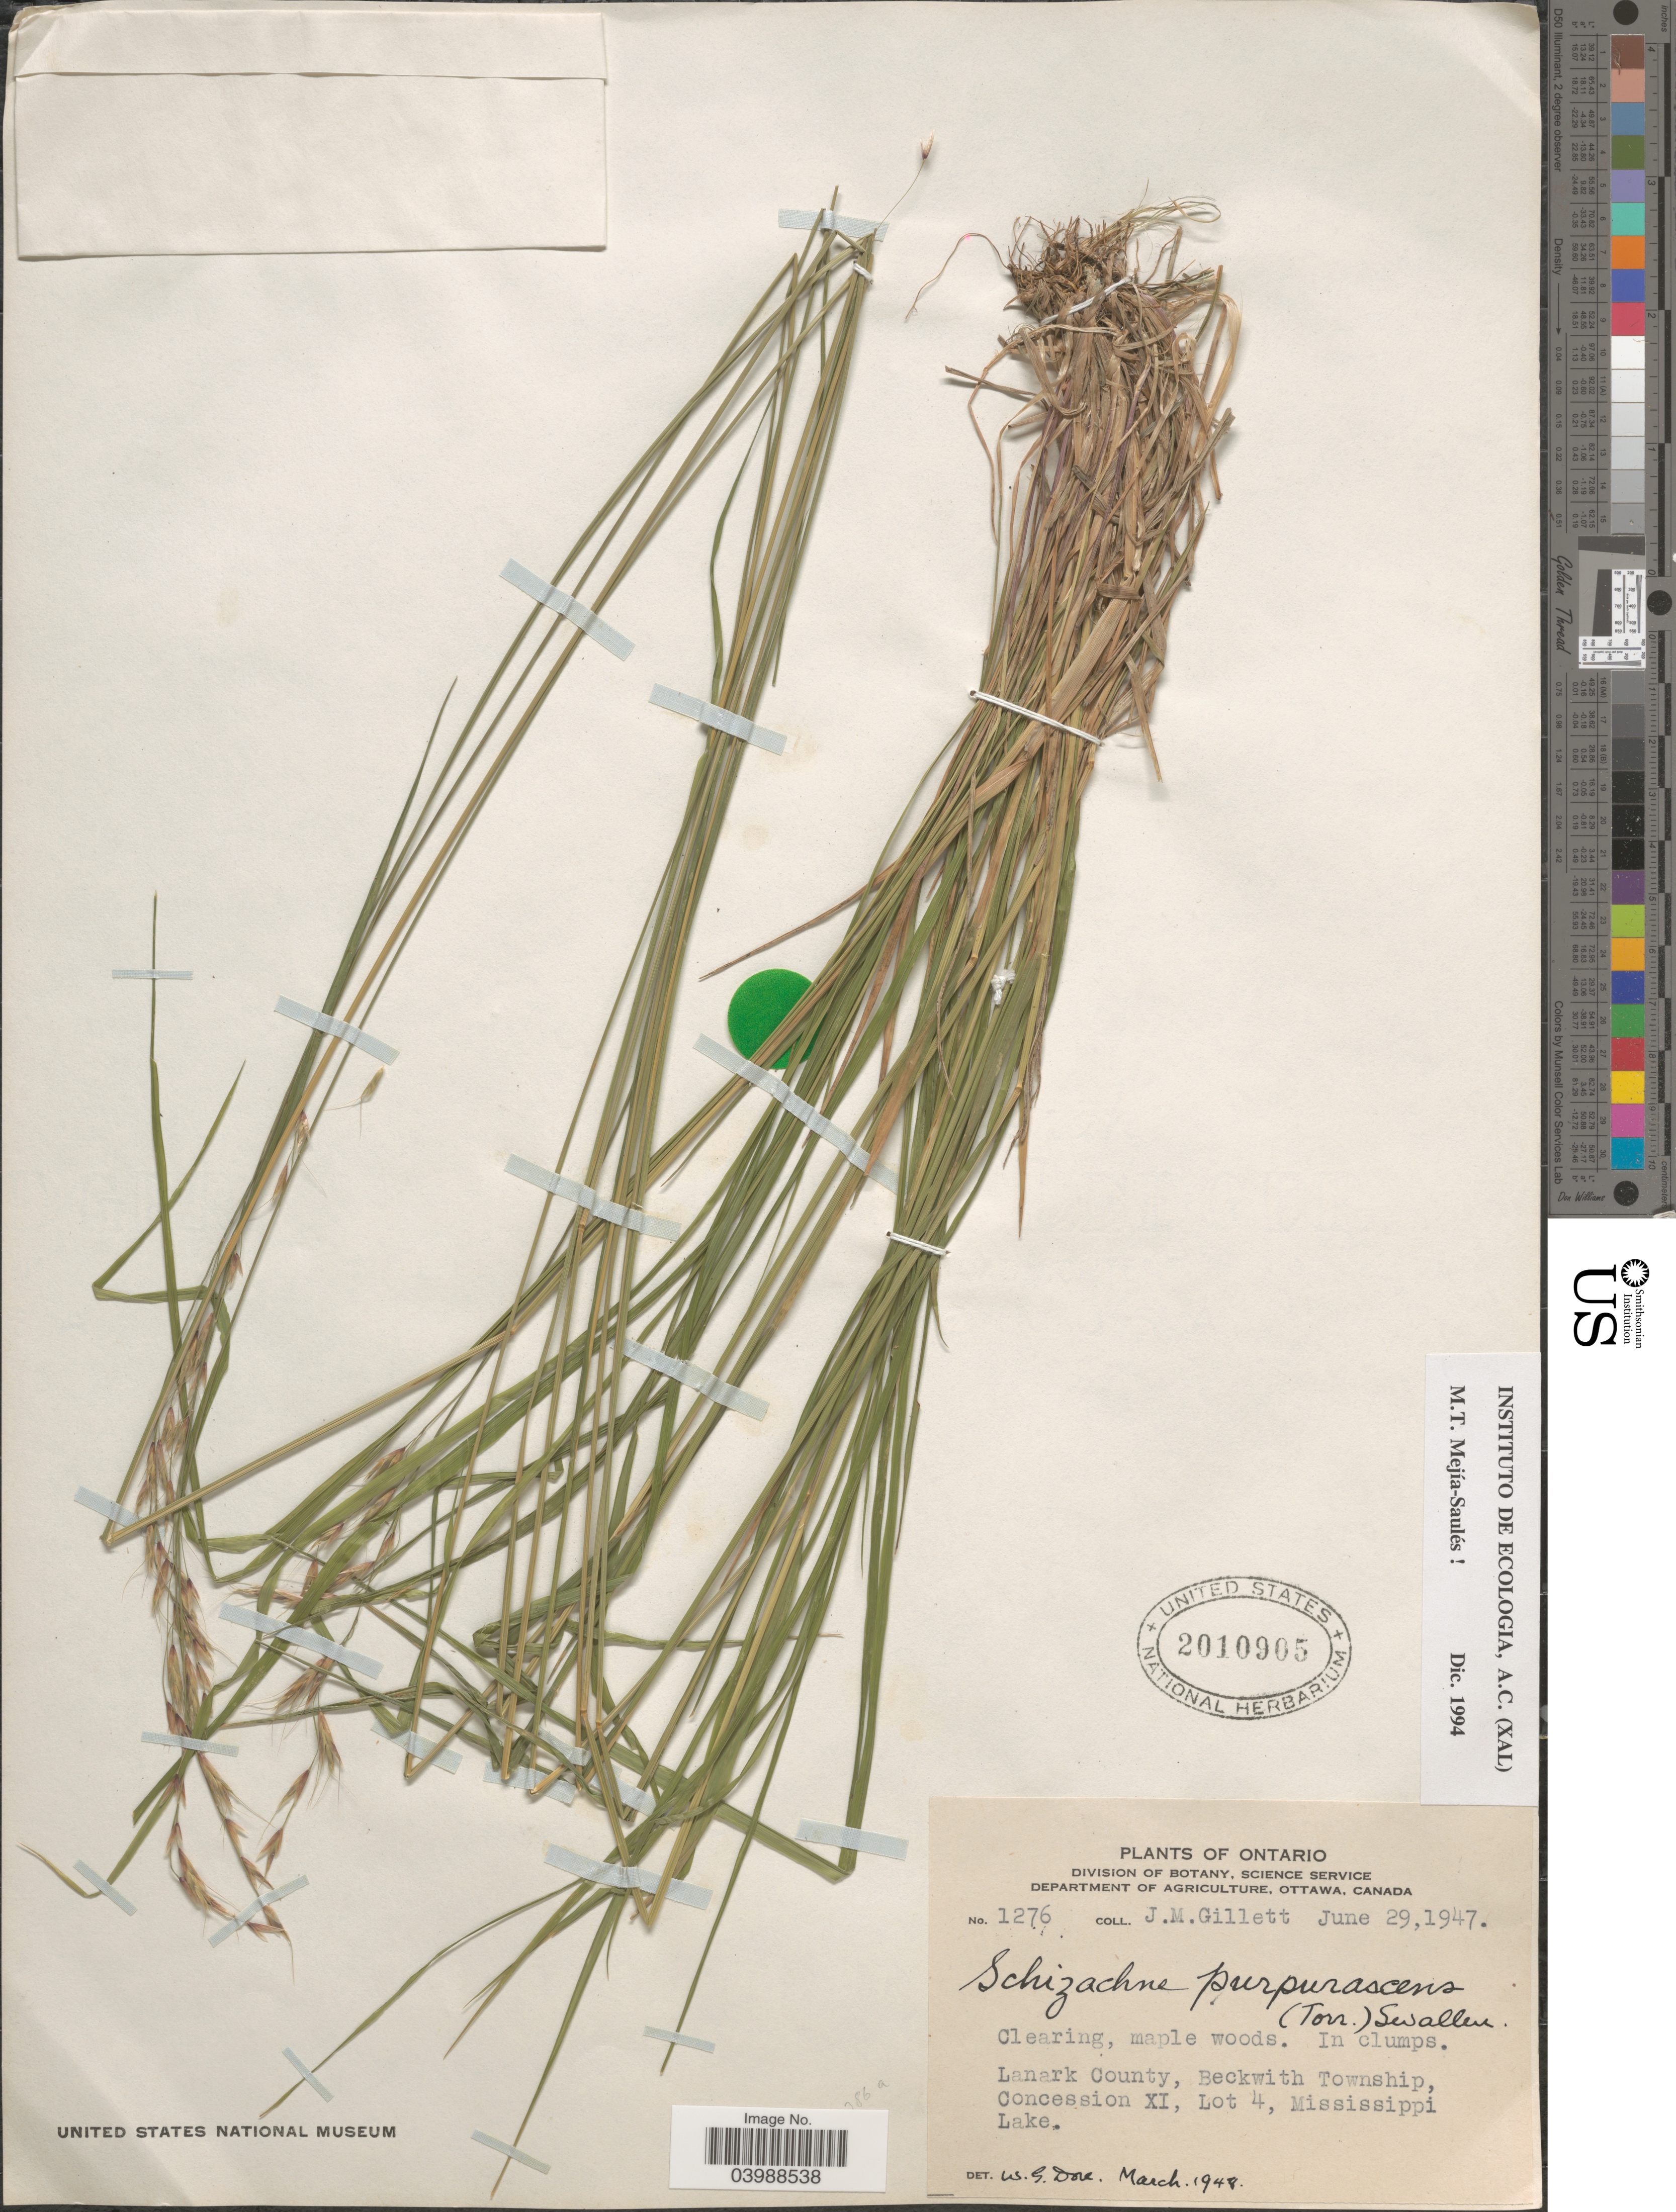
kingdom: Plantae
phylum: Tracheophyta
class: Liliopsida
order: Poales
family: Poaceae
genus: Schizachne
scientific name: Schizachne purpurascens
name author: (Torr.) Swallen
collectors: J. M. Gillett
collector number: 1276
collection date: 1947-06-29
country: Canada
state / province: Ontario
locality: Lanark County, Beckwith Township, Concession XI, Lot 4, Mississippi Lake.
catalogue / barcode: US 2010905